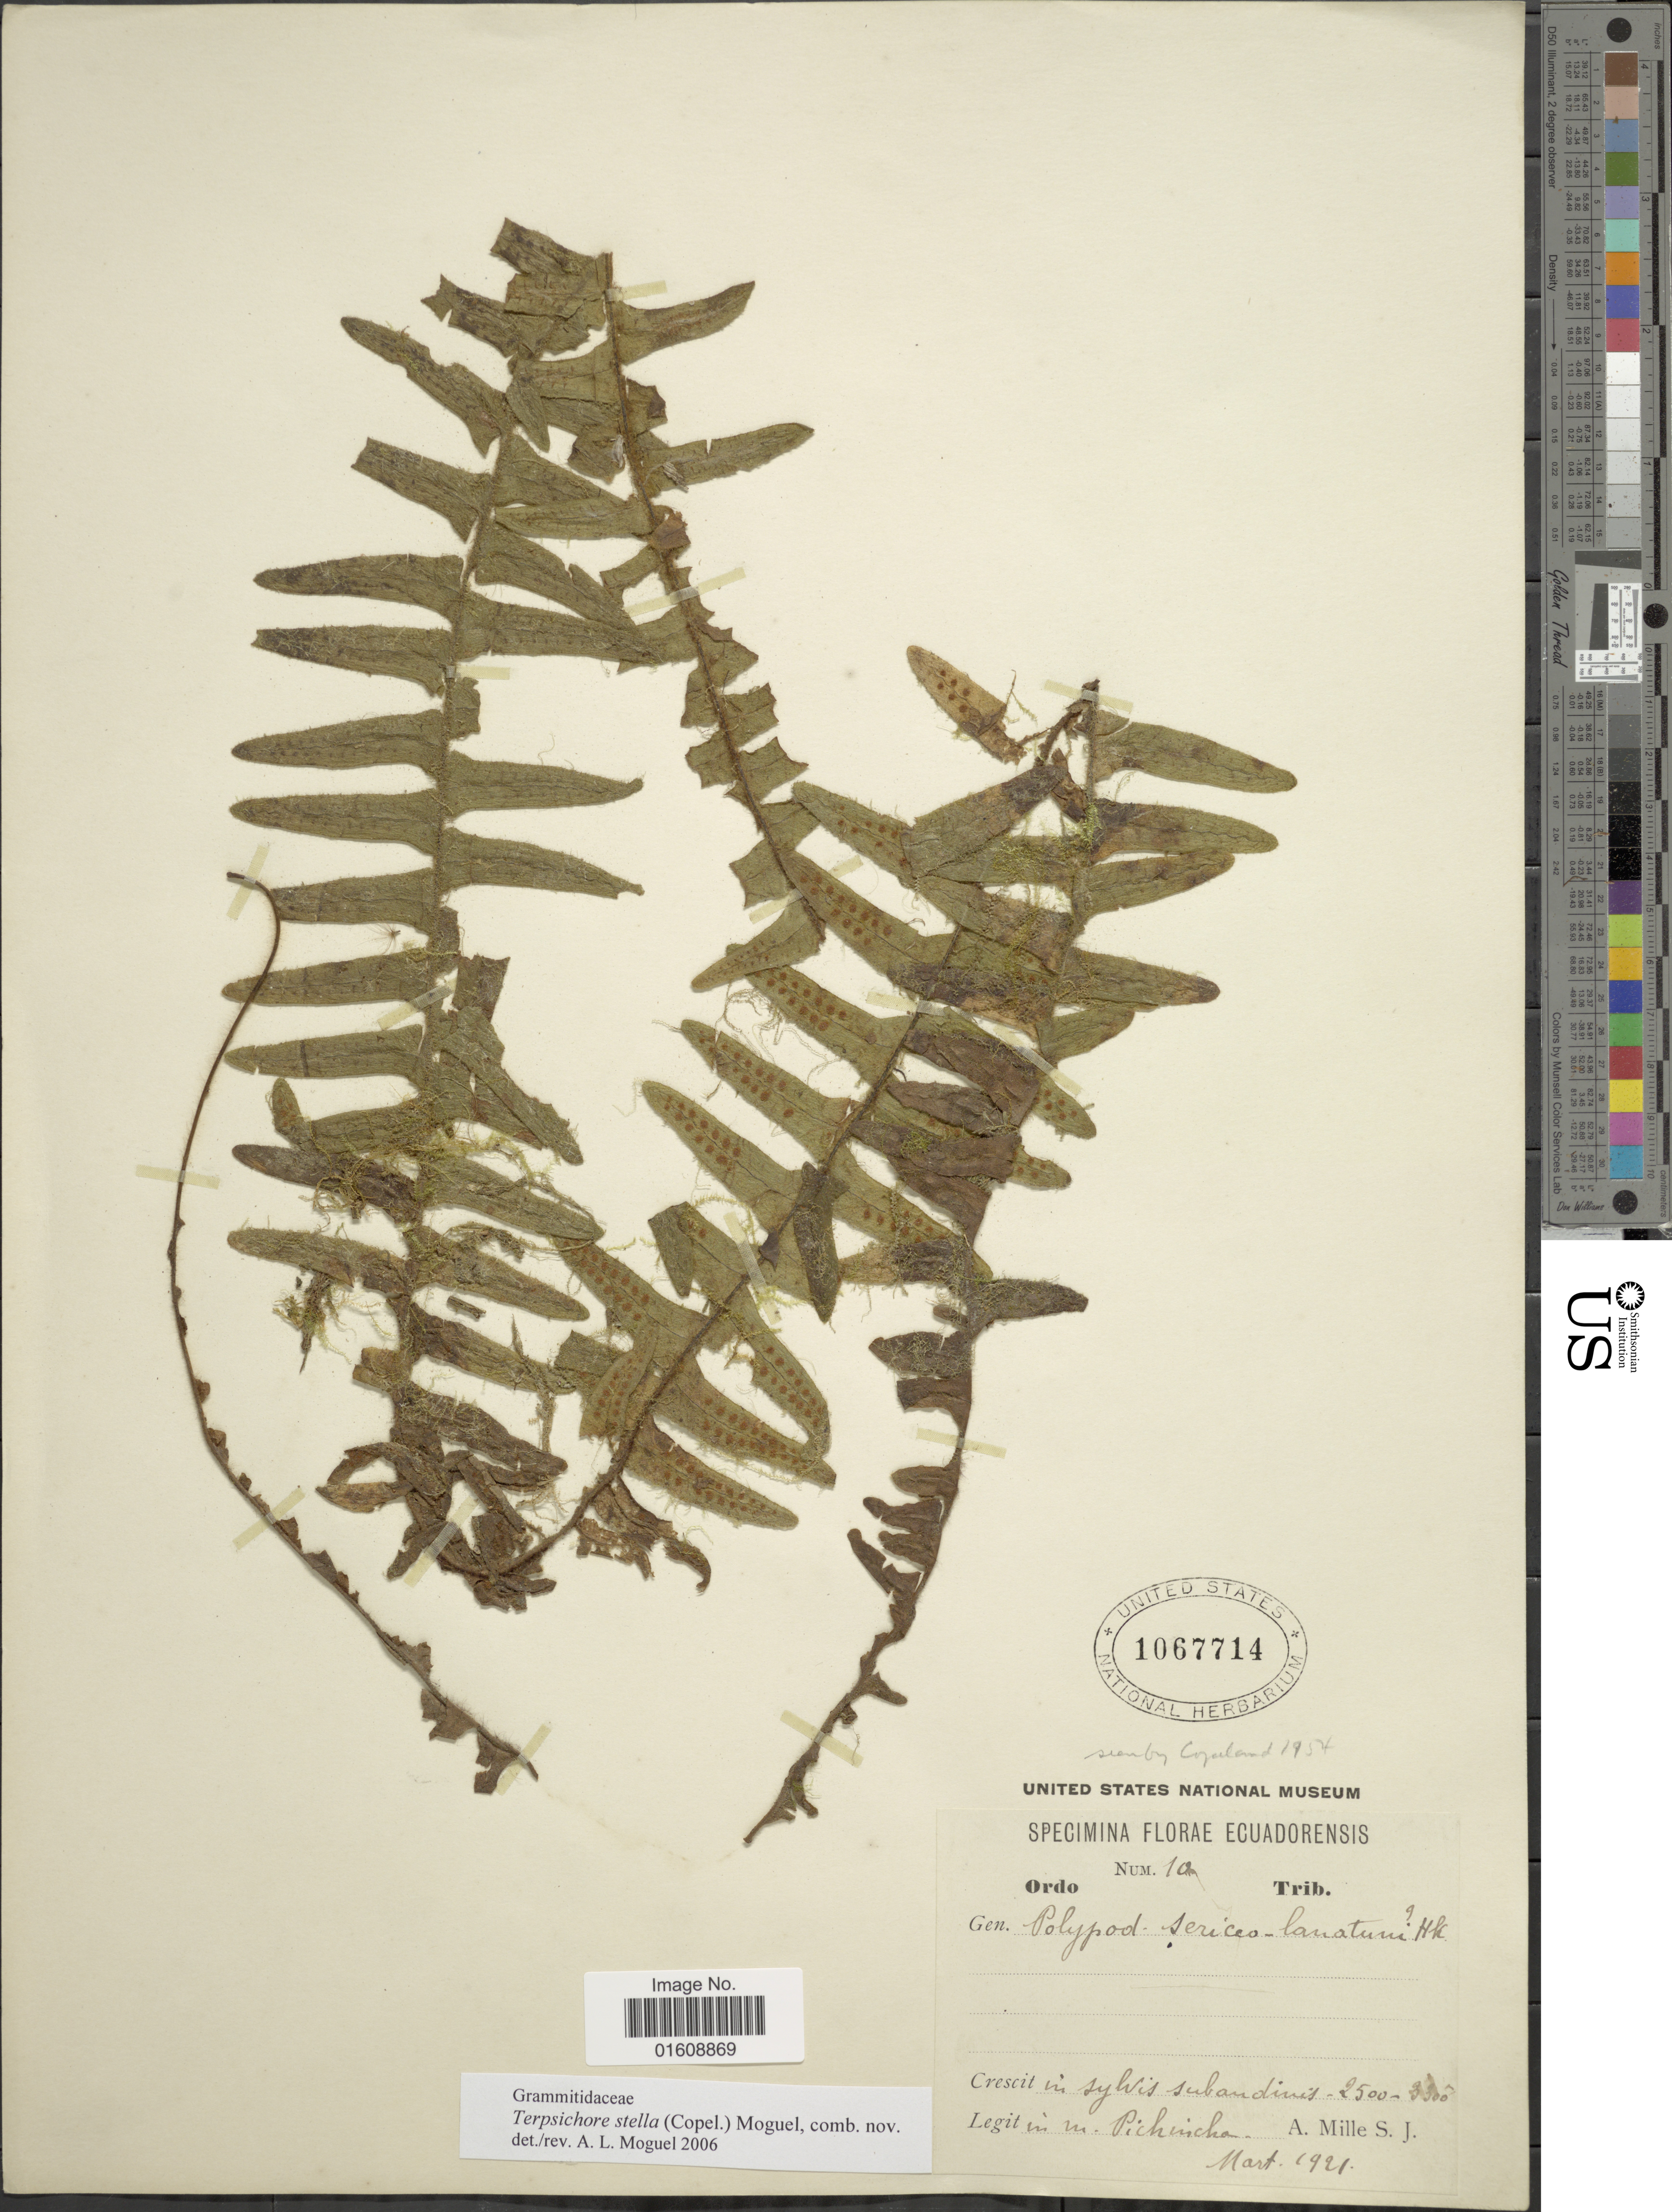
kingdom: Plantae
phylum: Tracheophyta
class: Polypodiopsida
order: Polypodiales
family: Polypodiaceae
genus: Alansmia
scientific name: Alansmia stella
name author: (Copel.) Moguel & M. Kessler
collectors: A. Mille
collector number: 10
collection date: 1921-03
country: Ecuador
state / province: Pichincha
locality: In sylvis subandinis. in. m. Pichincha.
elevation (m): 2500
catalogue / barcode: US 1067714